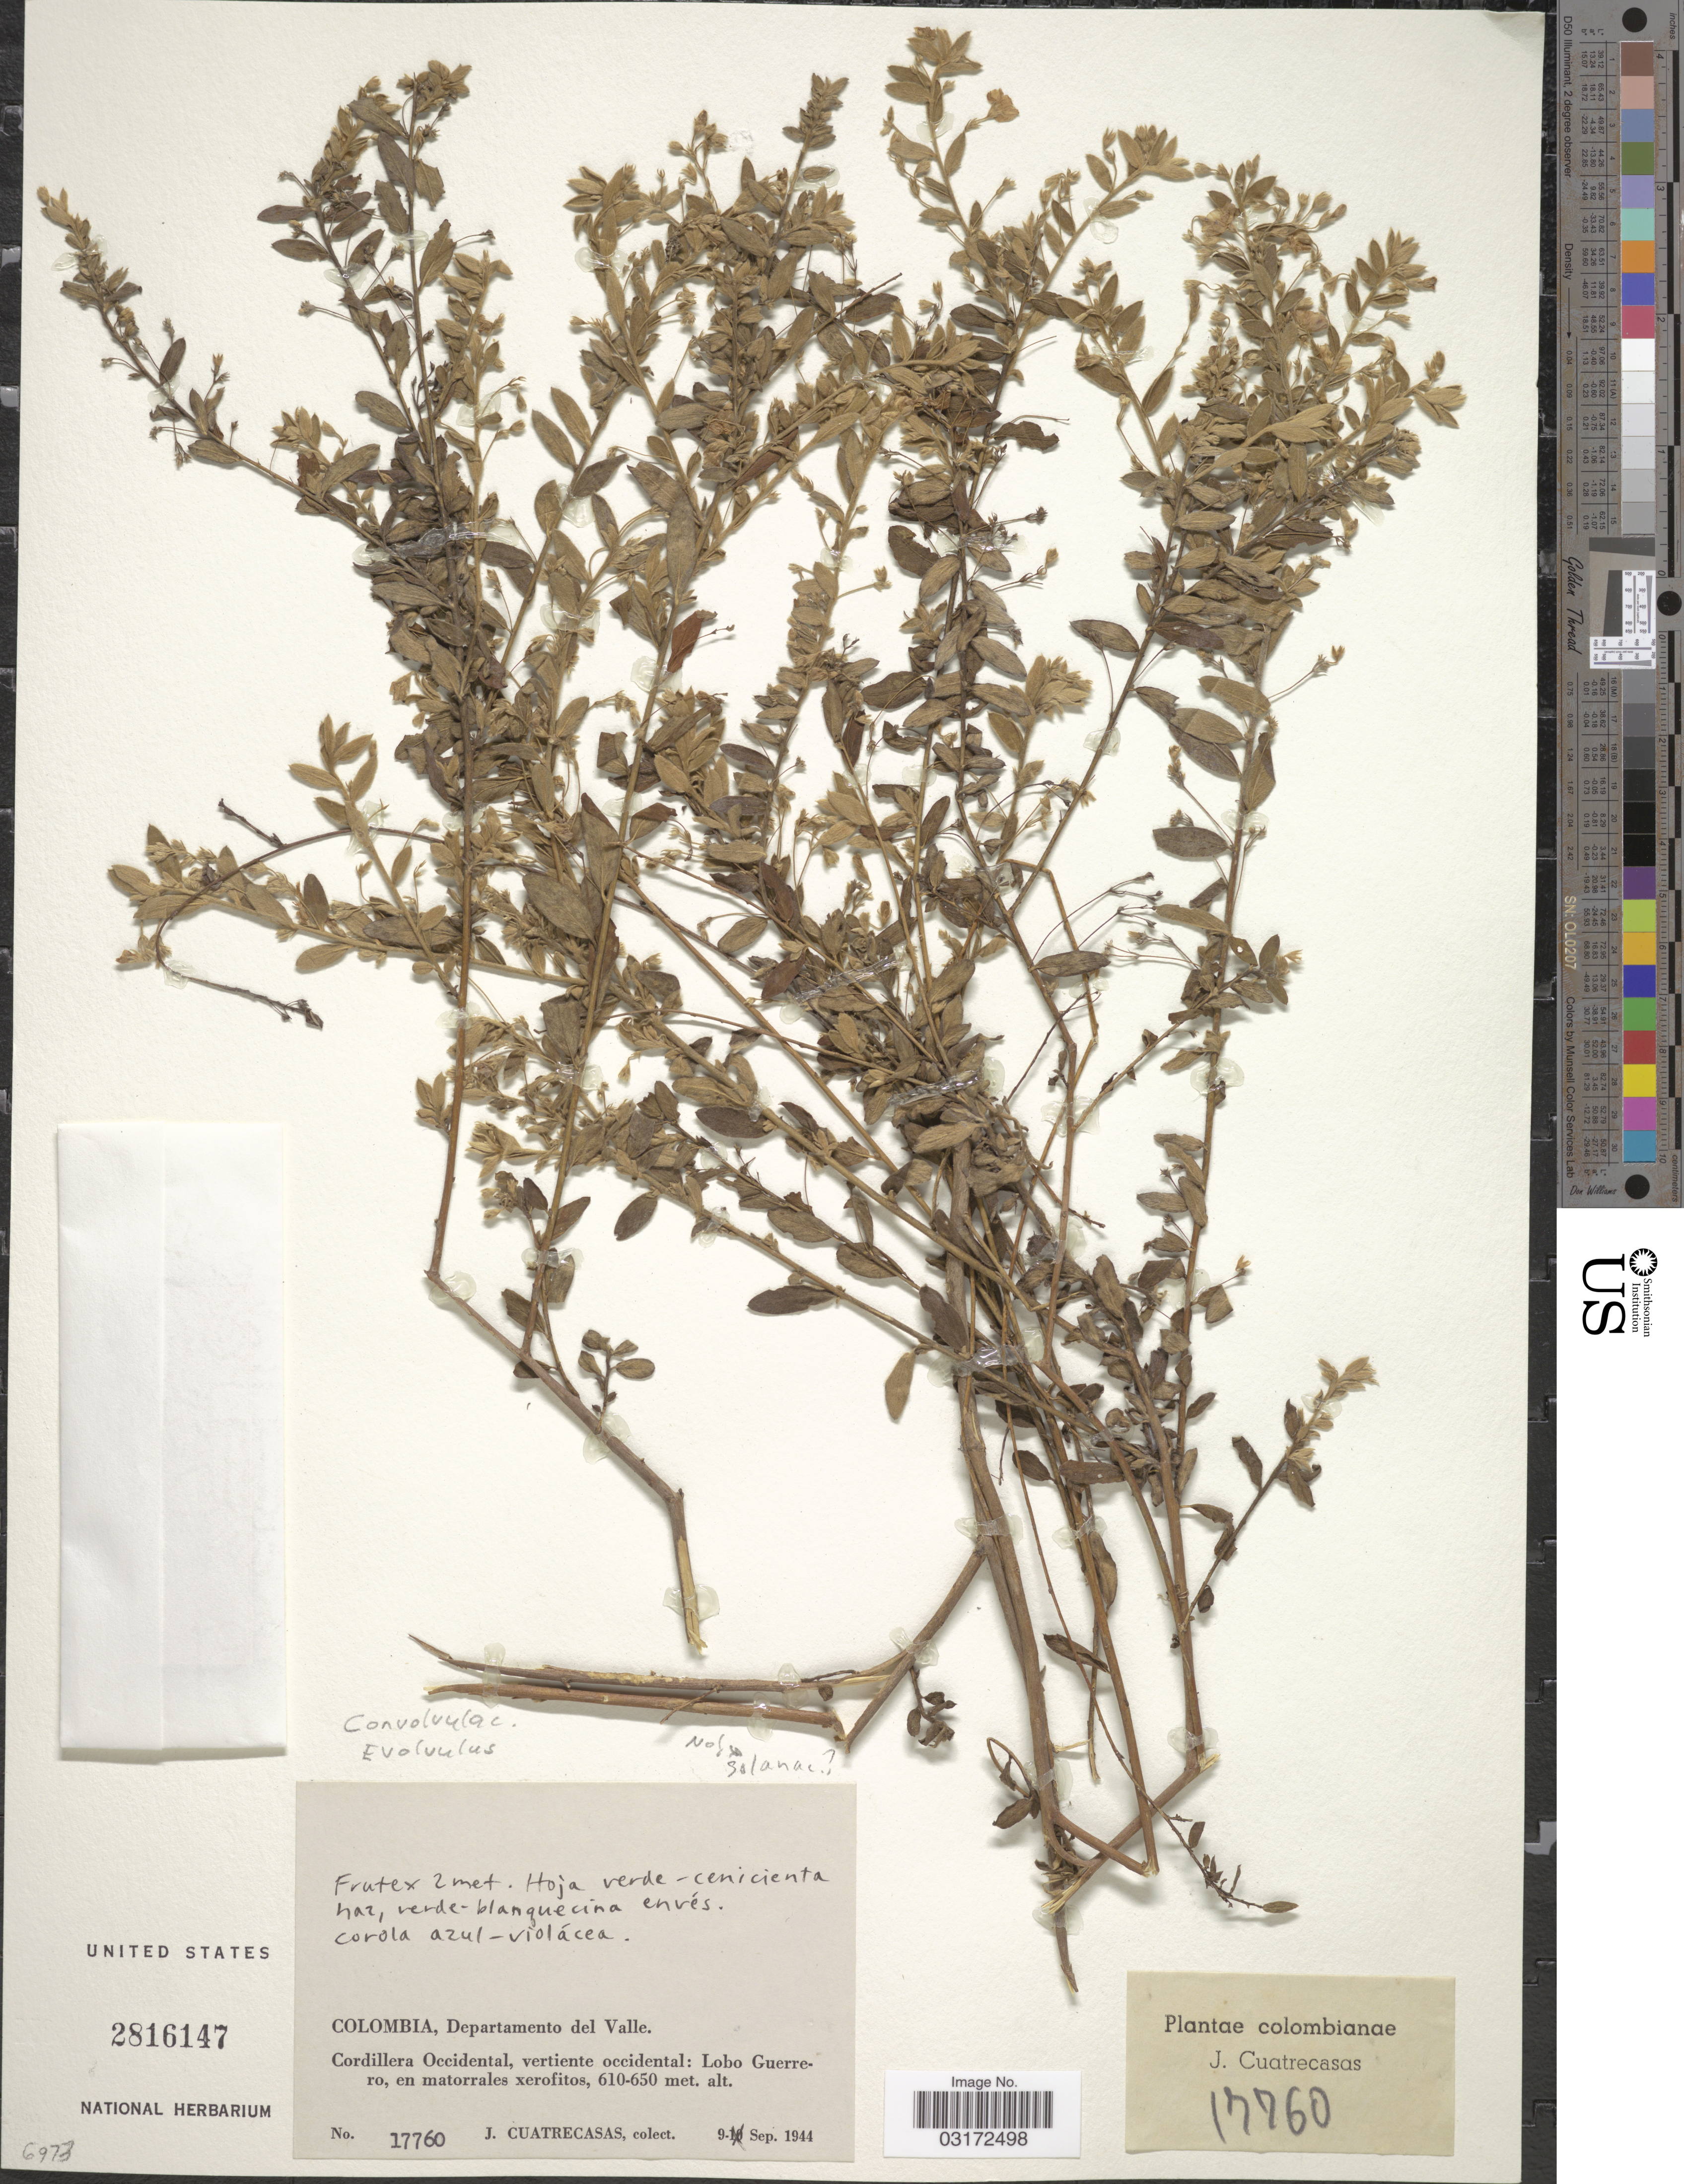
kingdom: Plantae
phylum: Tracheophyta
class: Magnoliopsida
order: Solanales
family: Convolvulaceae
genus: Evolvulus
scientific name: Evolvulus sp.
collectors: J. Cuatrecasas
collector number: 17760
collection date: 1944-09-09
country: Colombia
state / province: Valle del Cauca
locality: Departamento del Valle. Cordillera Occidental, vertiente occidental: Lobo Guerrero, en matorrales xerofitos.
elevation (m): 610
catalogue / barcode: US 2816147